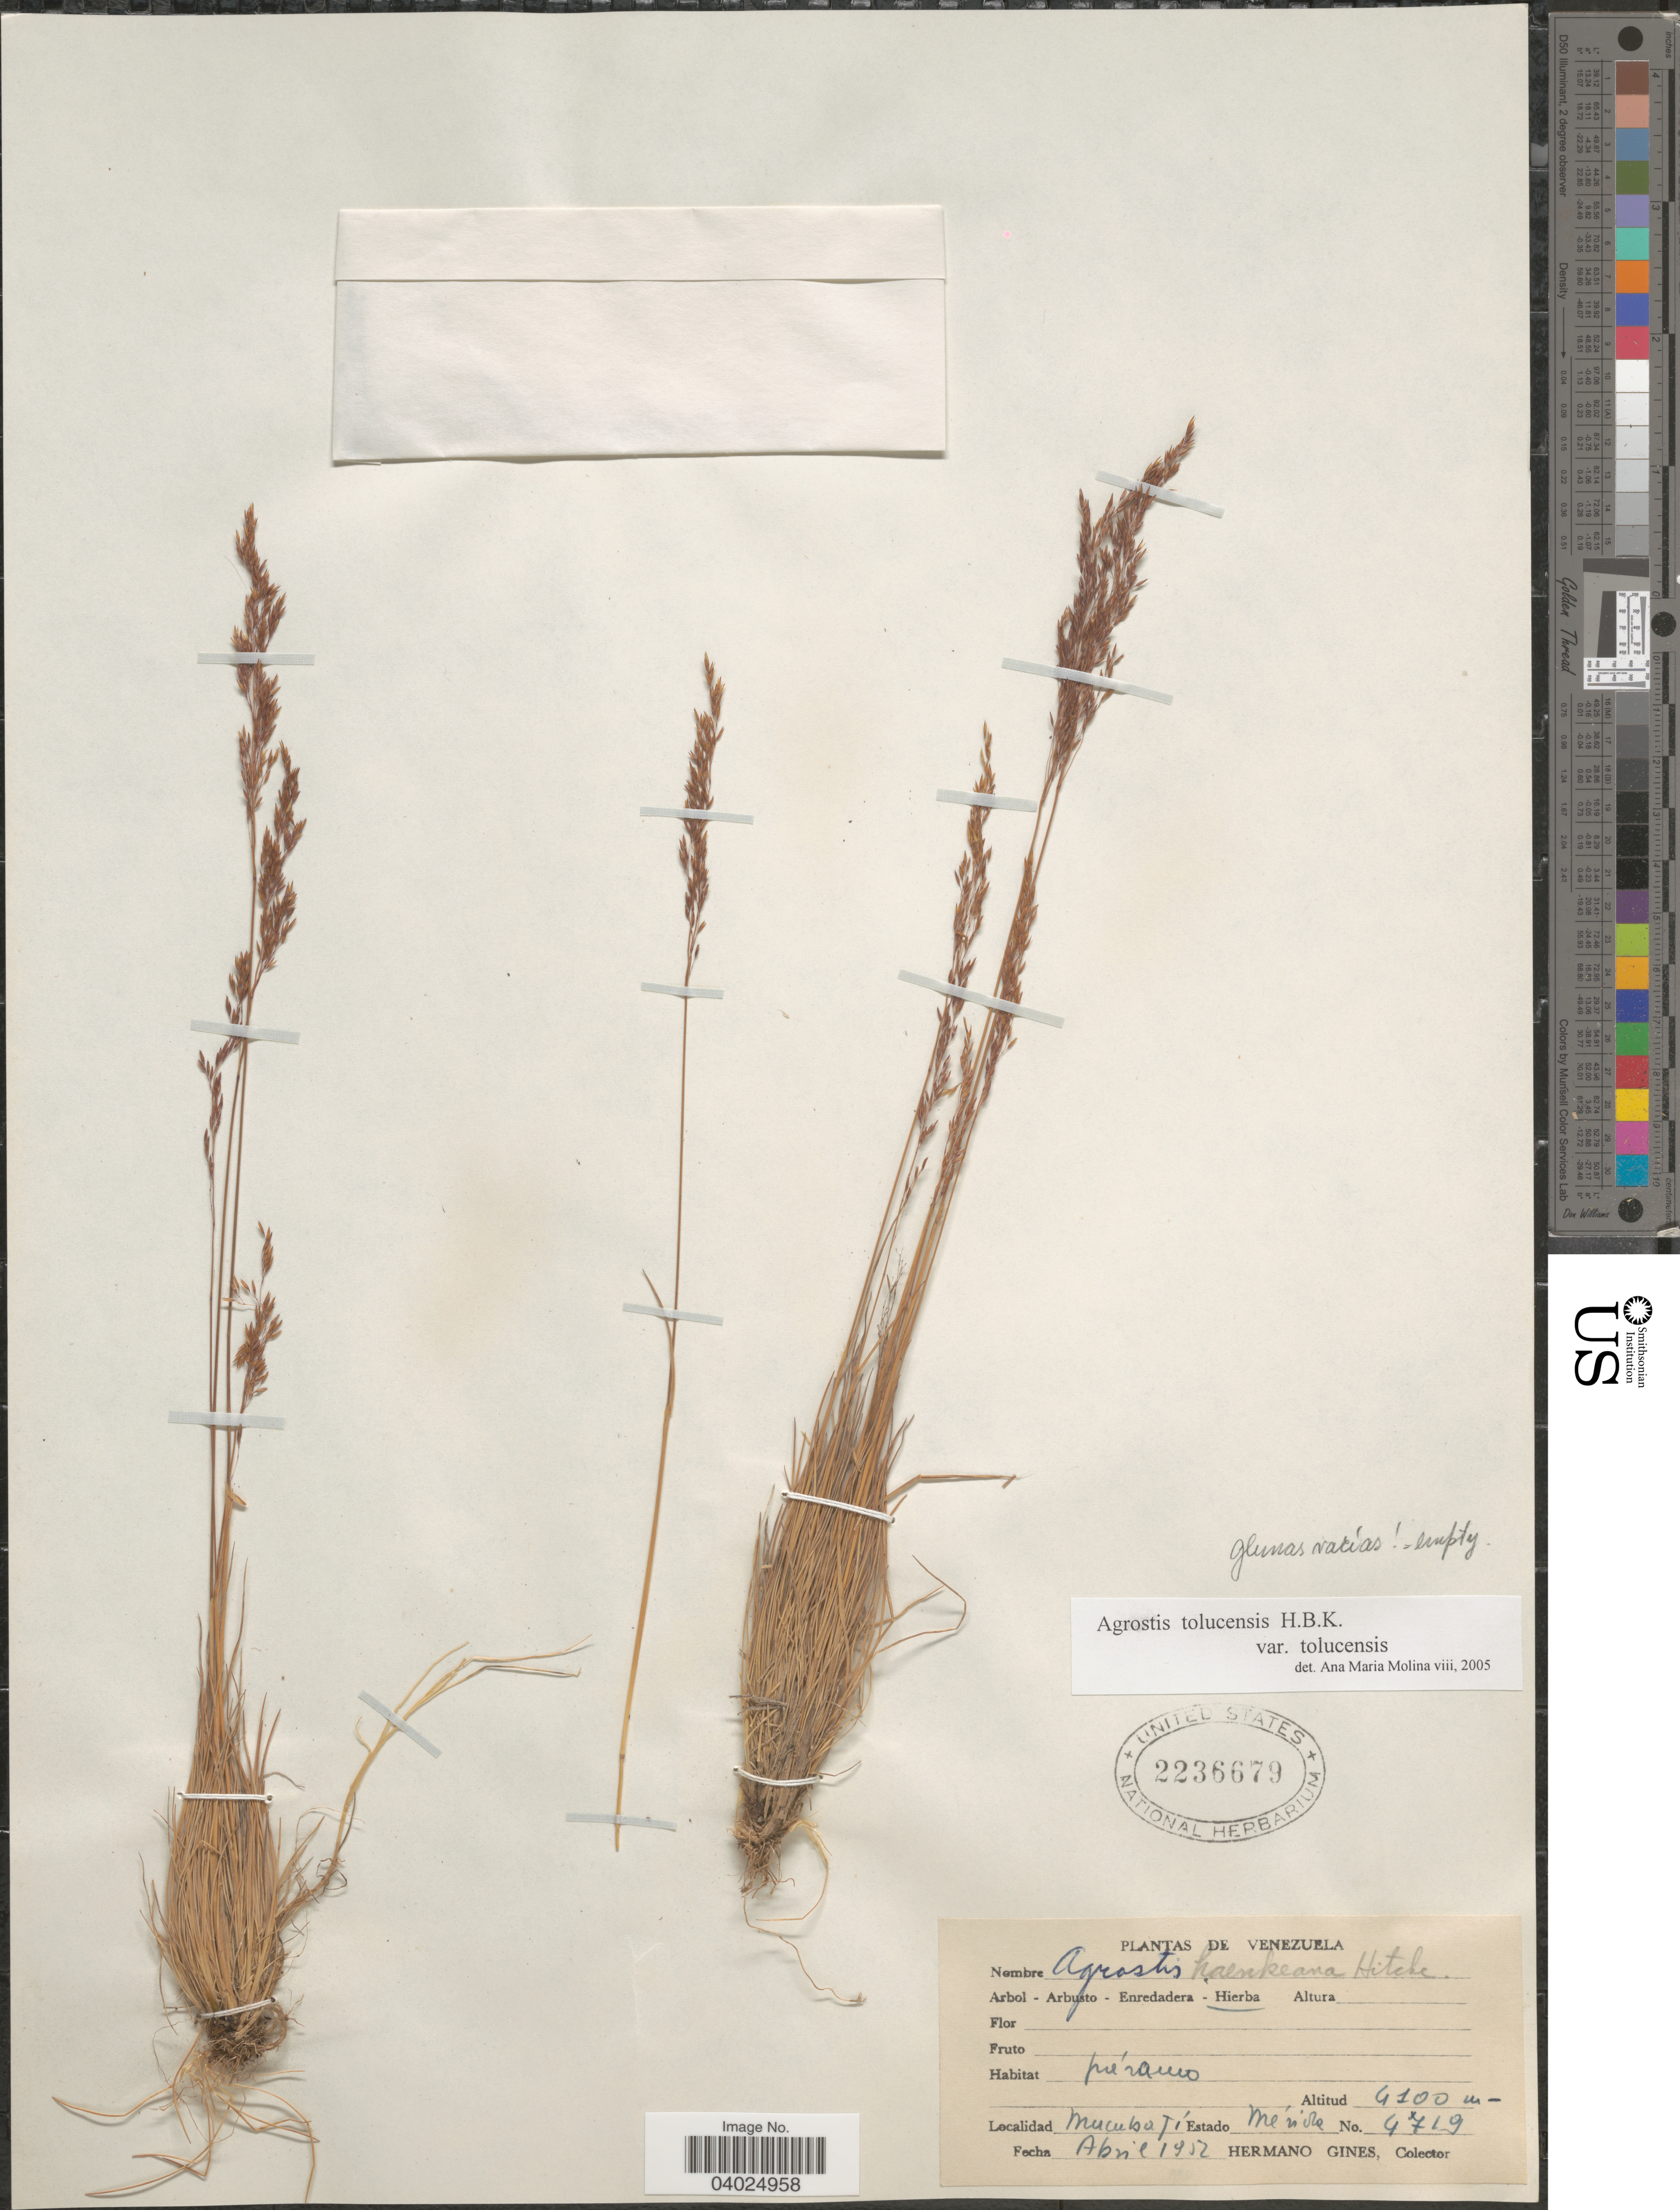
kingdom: Plantae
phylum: Tracheophyta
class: Liliopsida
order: Poales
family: Poaceae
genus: Agrostis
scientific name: Agrostis tolucensis Kunth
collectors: Bro. Gines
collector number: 4719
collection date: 1952-04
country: Venezuela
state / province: Merida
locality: Mucubají.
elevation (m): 4100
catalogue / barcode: US 2236679